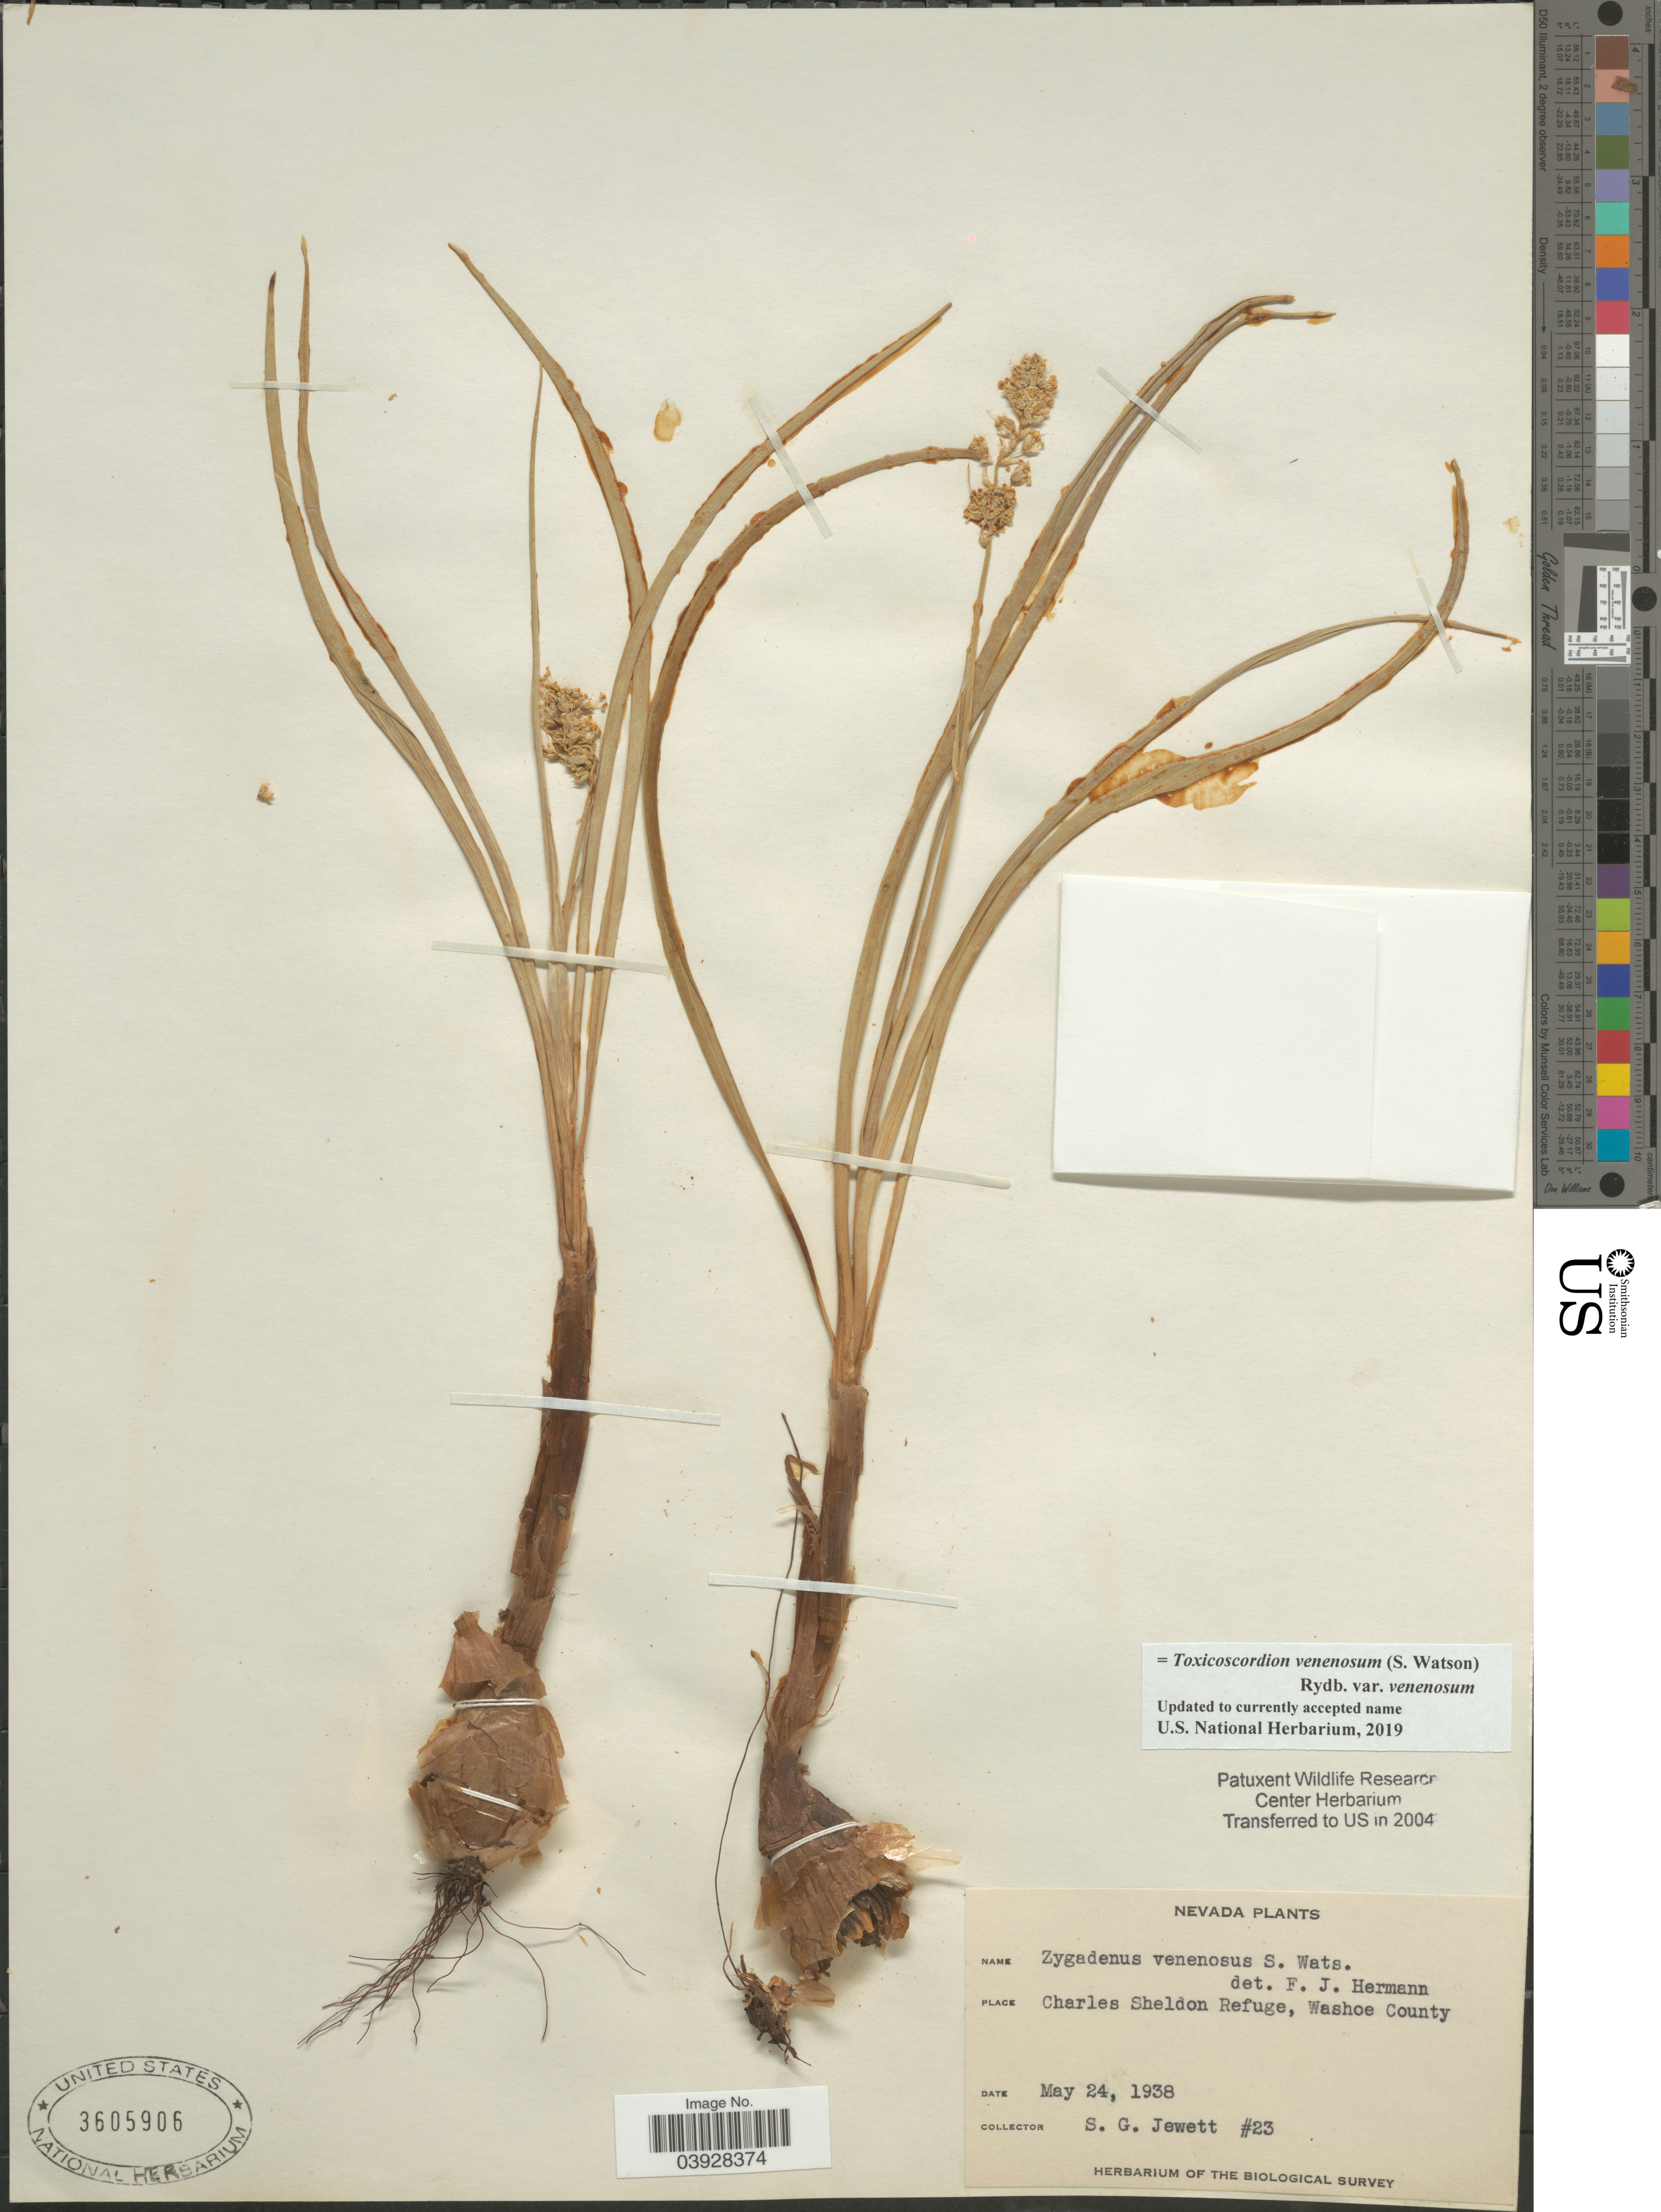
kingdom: Plantae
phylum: Tracheophyta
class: Liliopsida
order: Liliales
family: Melanthiaceae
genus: Toxicoscordion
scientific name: Toxicoscordion venenosum var. gramineum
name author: (Rydb.) Brasher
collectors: S. Jewett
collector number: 23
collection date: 1938-05-24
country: United States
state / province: Nevada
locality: Charles Sheldon Refuge, Washoe County.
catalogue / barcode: US 3605906